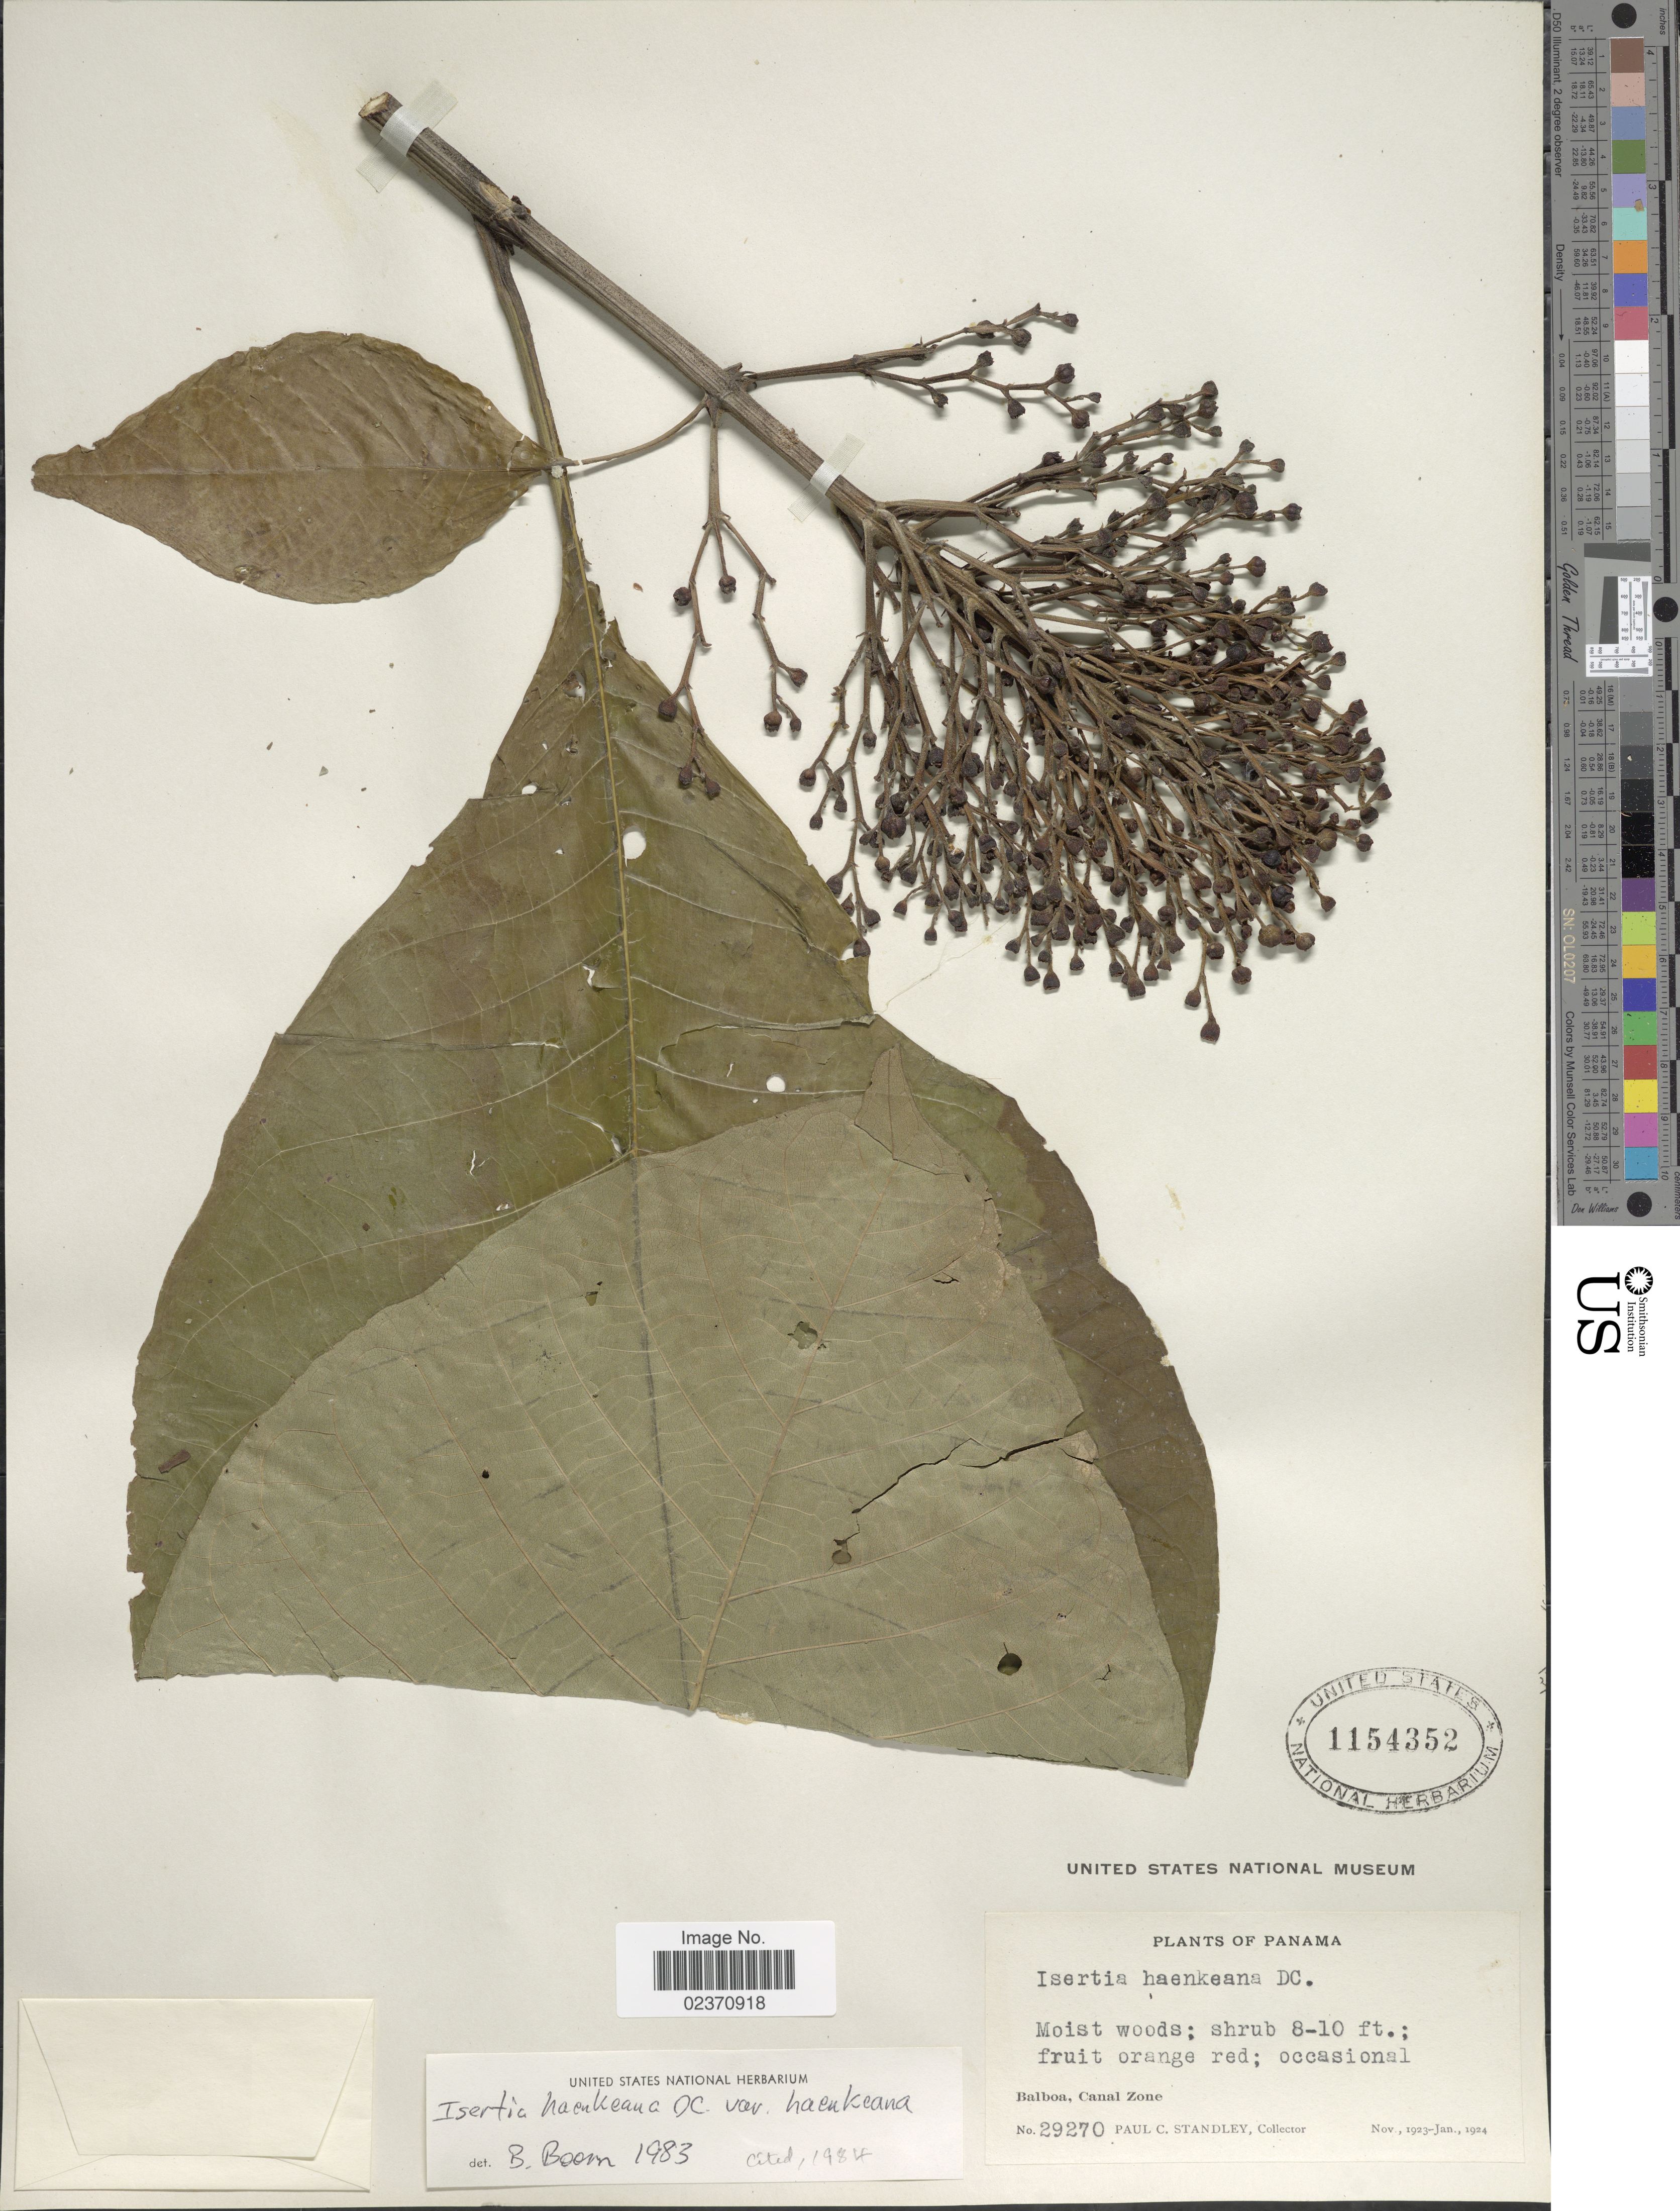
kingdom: Plantae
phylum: Tracheophyta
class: Magnoliopsida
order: Gentianales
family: Rubiaceae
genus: Isertia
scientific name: Isertia haenkeana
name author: DC.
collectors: P. C. Standley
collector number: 29270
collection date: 1923-11/1924-01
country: Panama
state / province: Colón / Panamá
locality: Moist woods, Balboa, Canal Zone.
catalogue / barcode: US 1154352